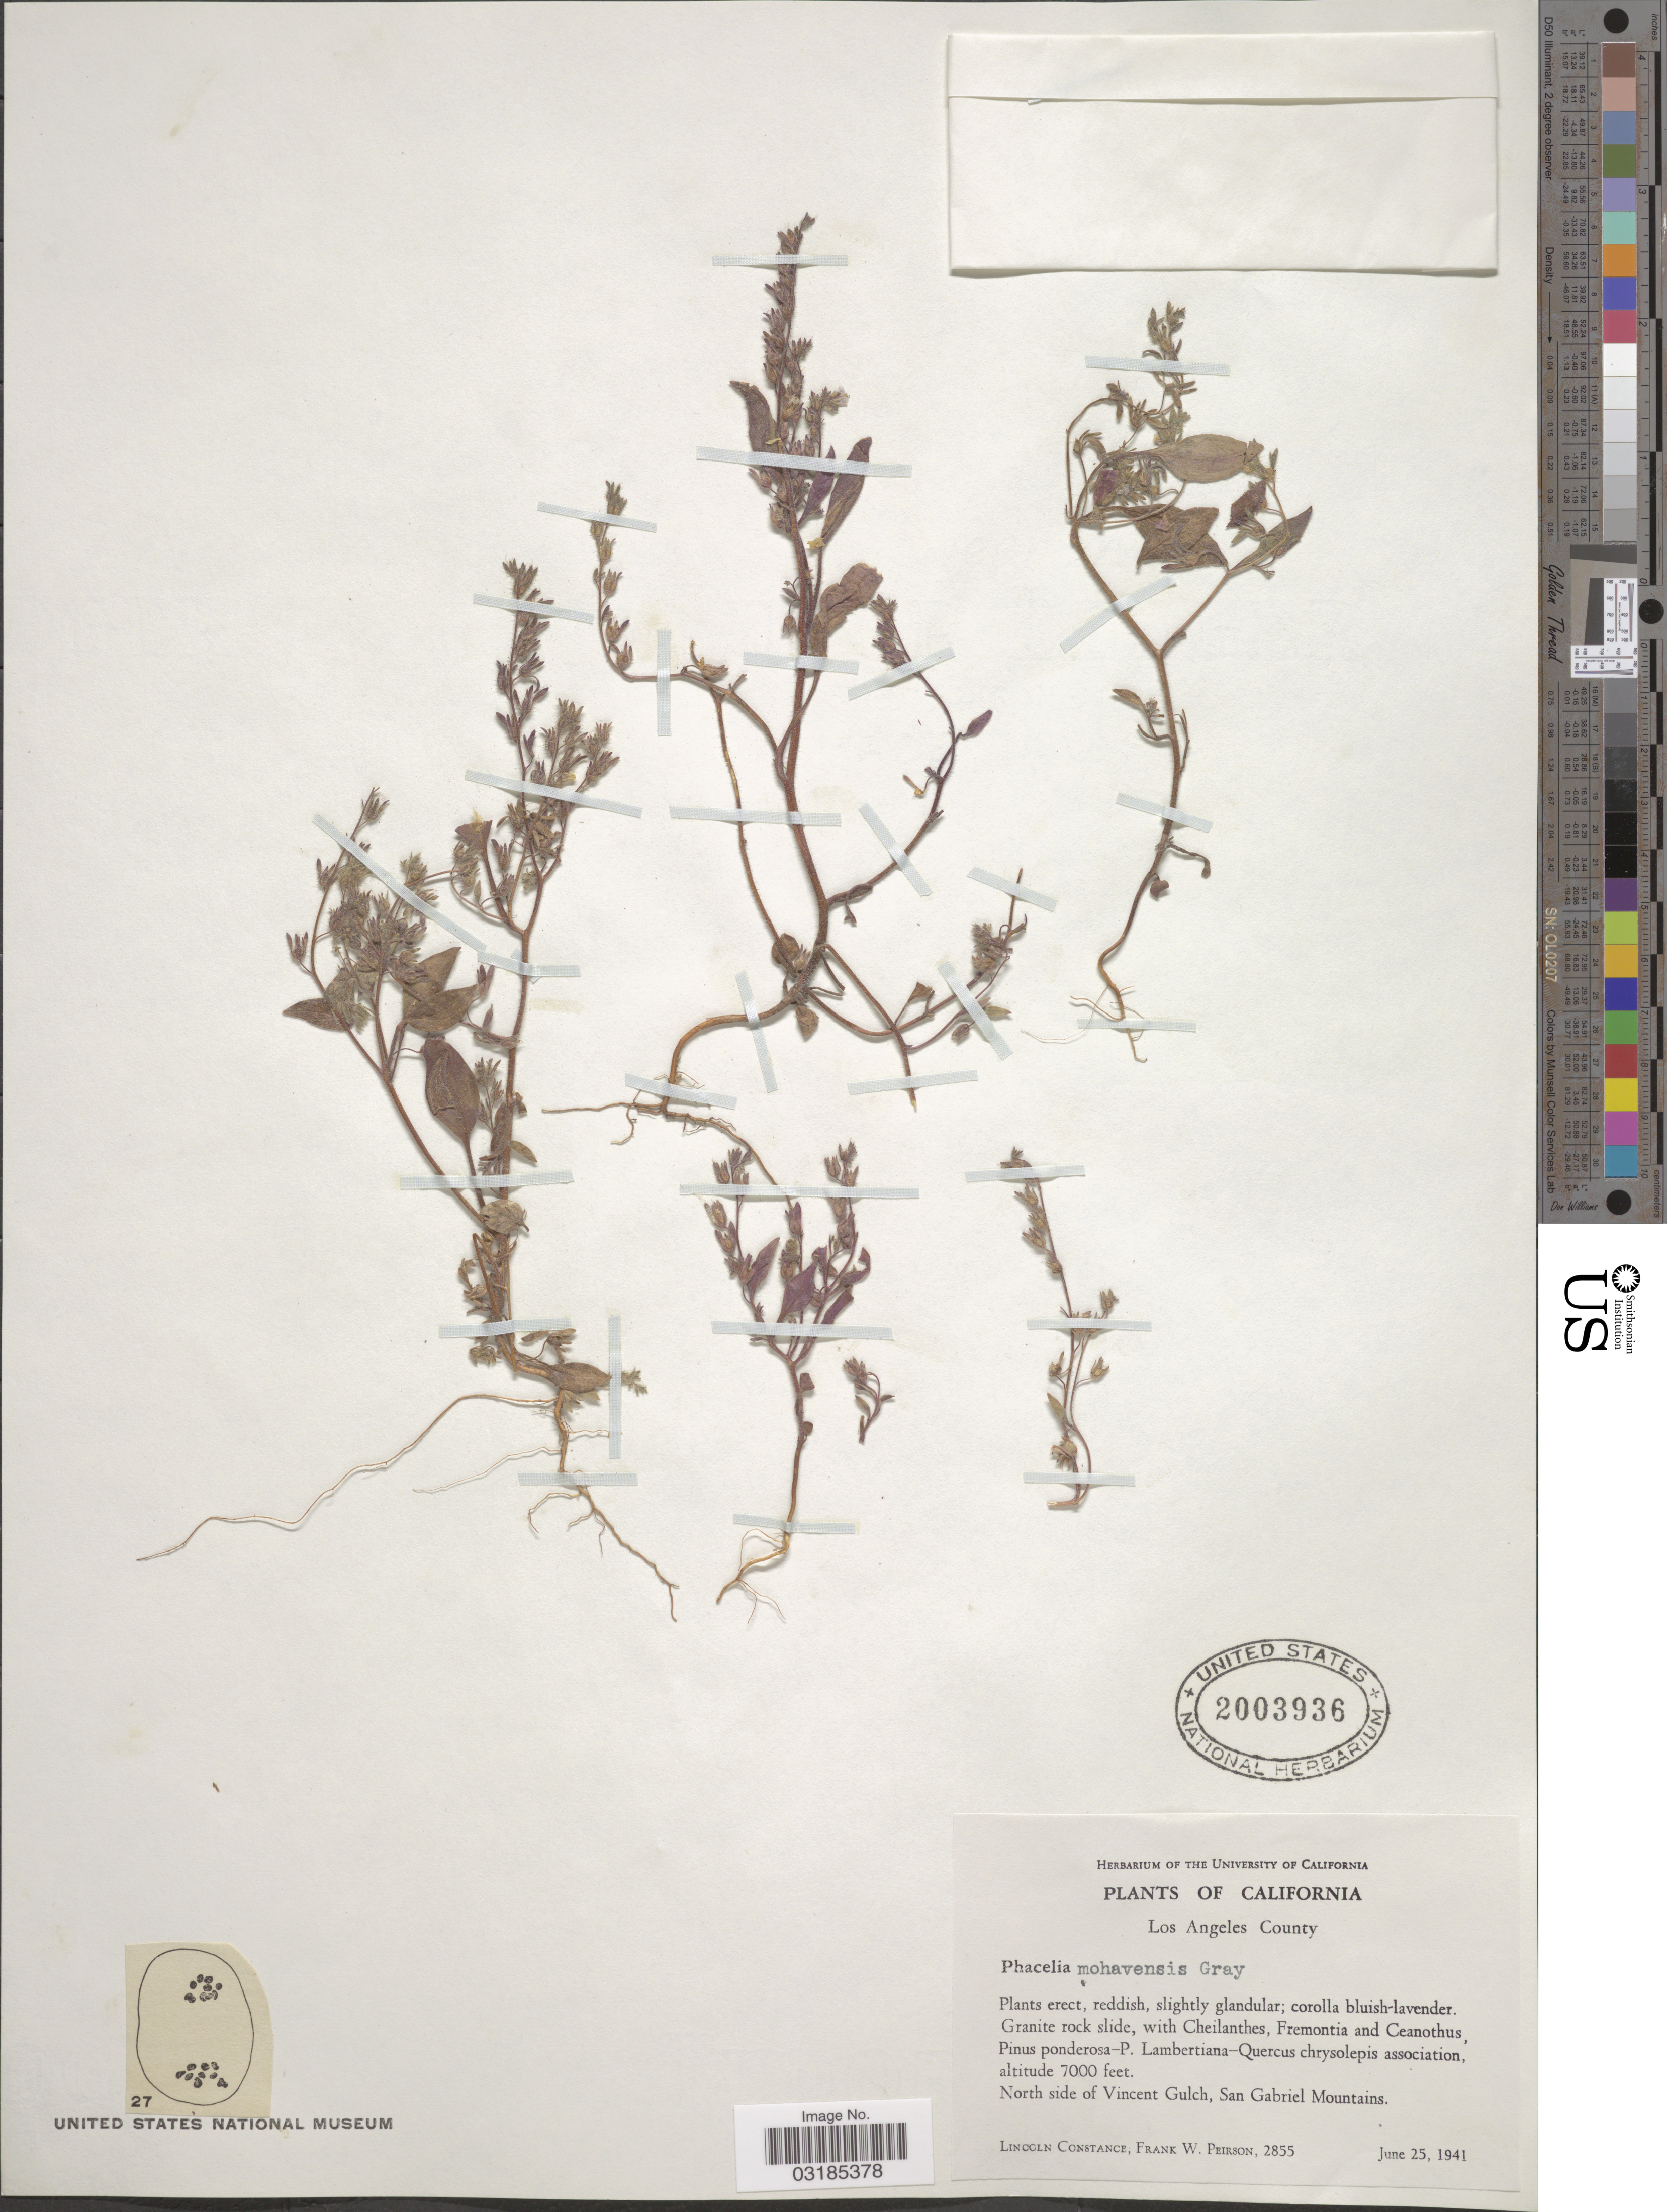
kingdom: Plantae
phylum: Tracheophyta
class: Magnoliopsida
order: Boraginales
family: Hydrophyllaceae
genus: Phacelia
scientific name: Phacelia mohavensis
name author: A. Gray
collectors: L. Constance & F. Peirson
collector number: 2855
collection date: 1941-06-25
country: United States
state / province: California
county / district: Los Angeles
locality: Los Angeles County. North side of Vincent Gulch, San Gabriel Mountains.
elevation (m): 2134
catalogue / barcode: US 2003936